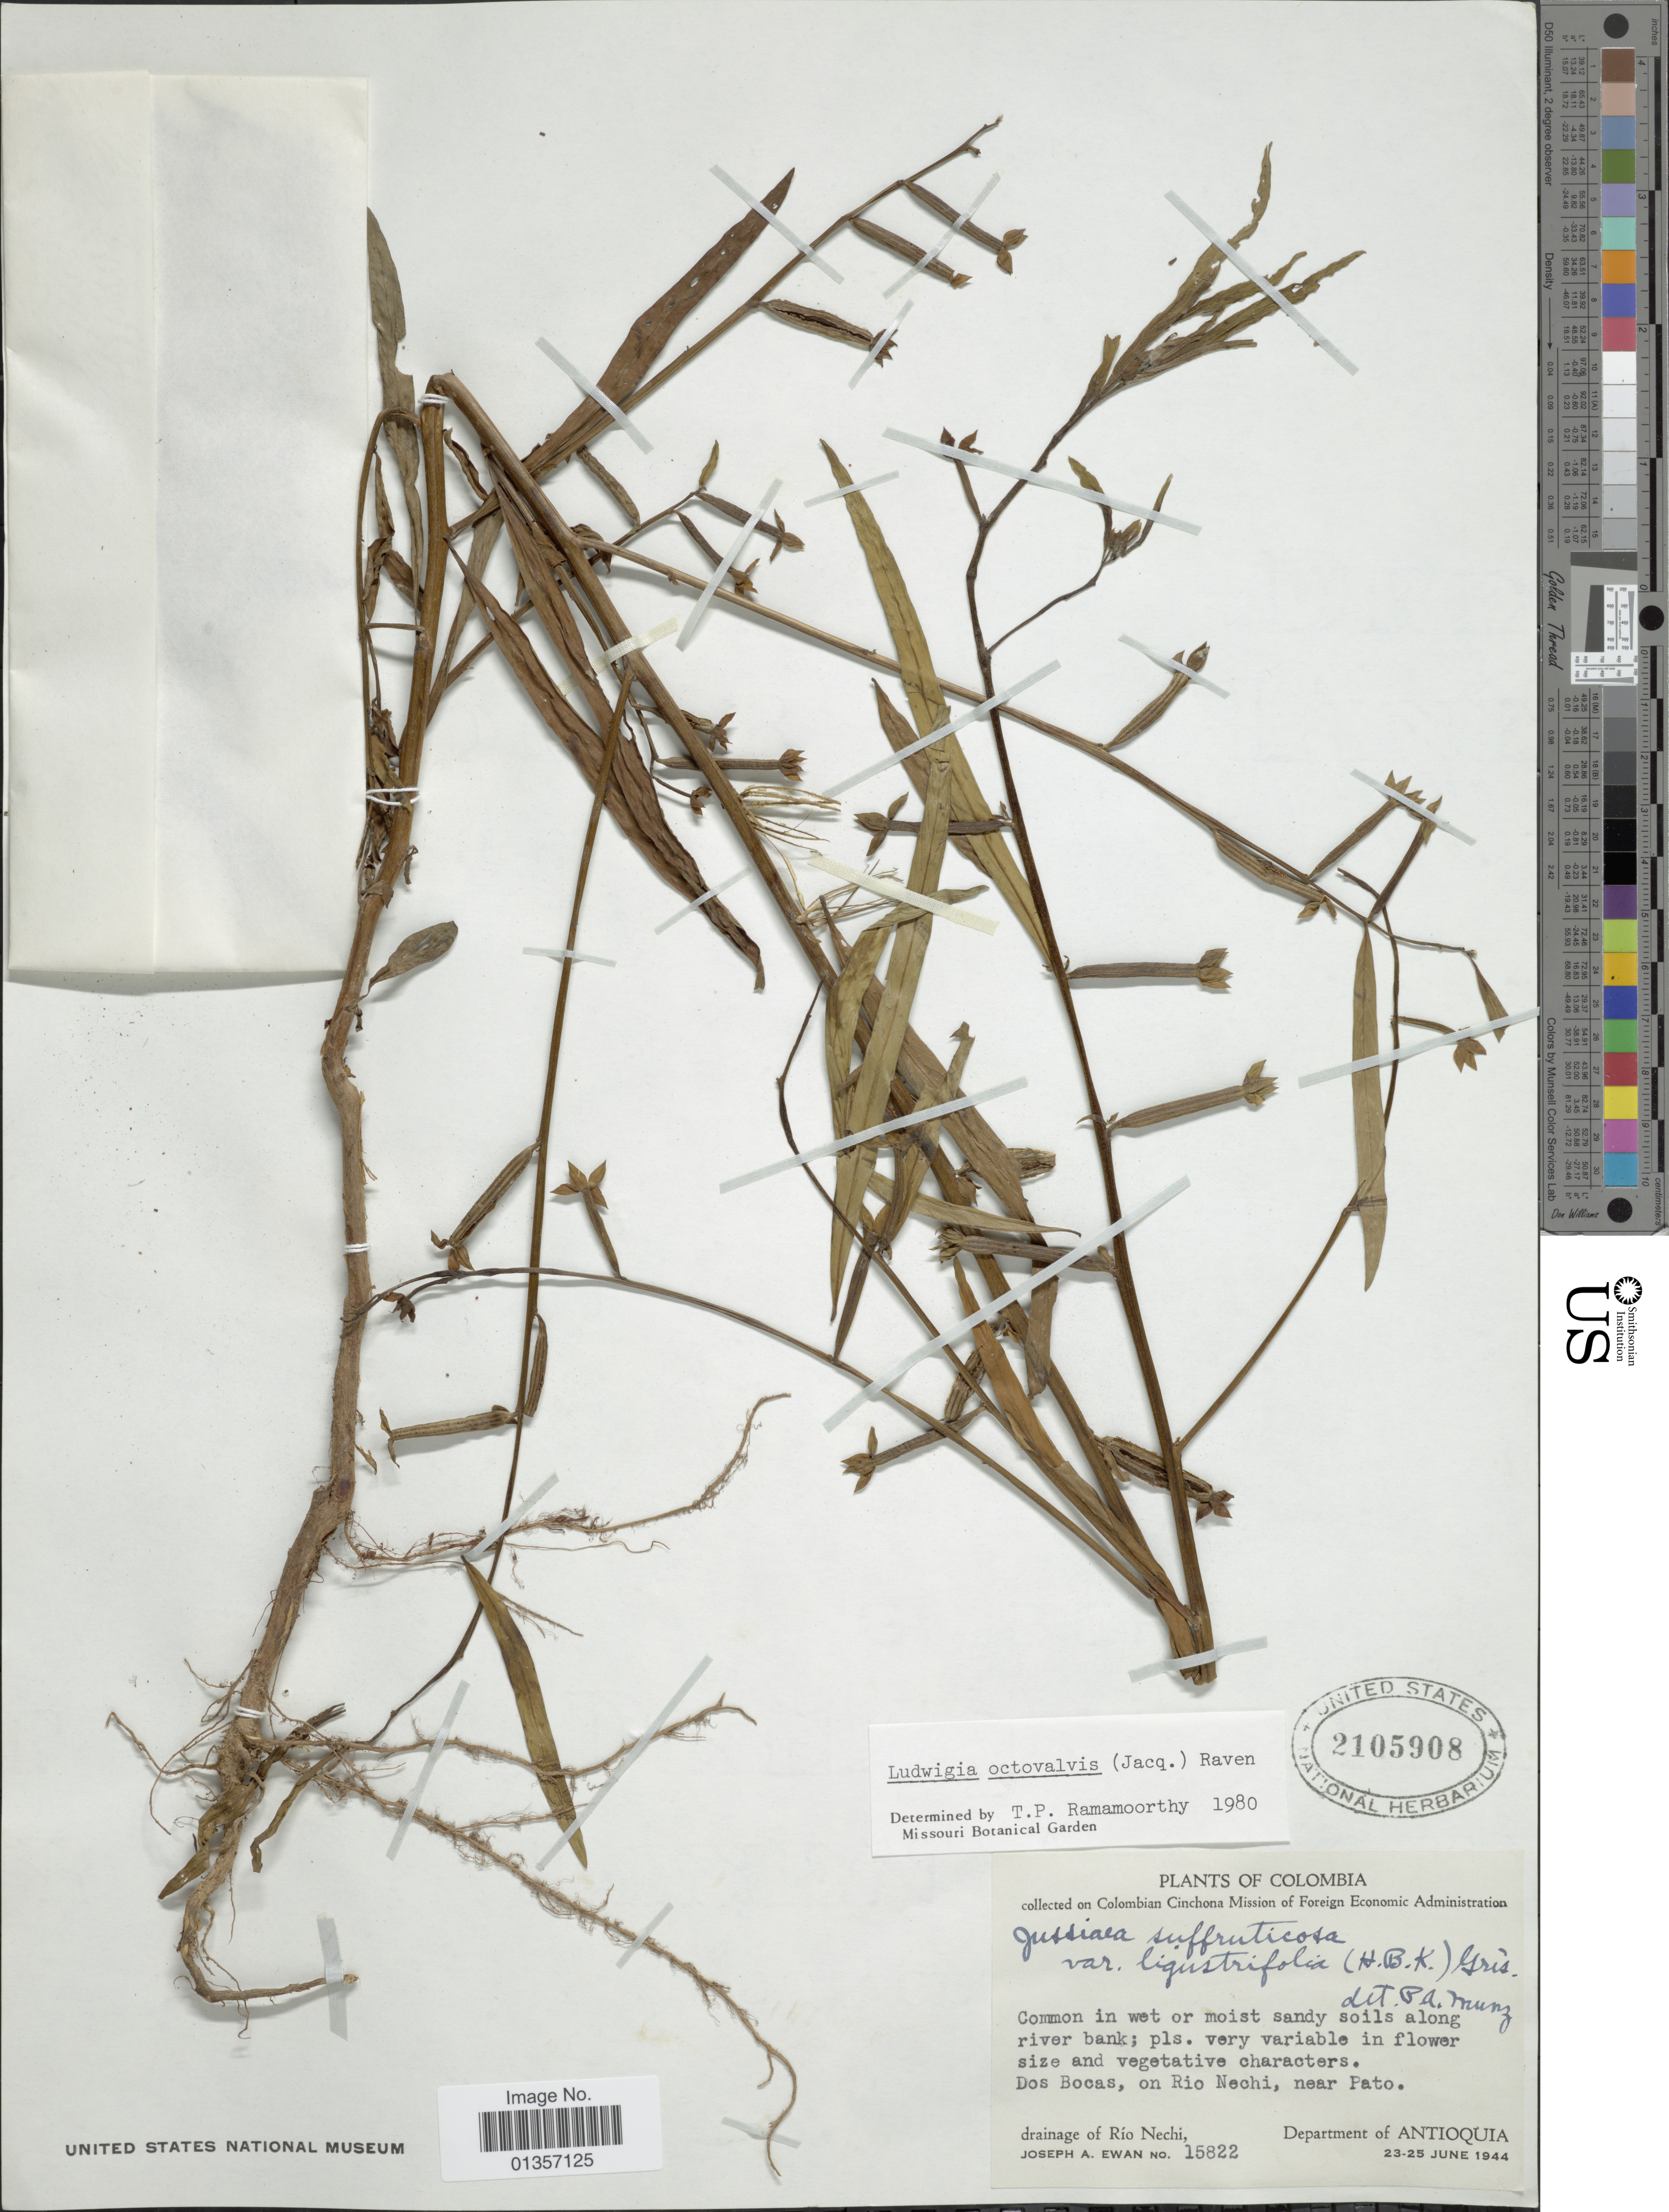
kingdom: Plantae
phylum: Tracheophyta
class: Magnoliopsida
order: Myrtales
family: Onagraceae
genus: Ludwigia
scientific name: Ludwigia octovalvis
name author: (Jacq.) P.H. Raven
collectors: J. A. Ewan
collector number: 15822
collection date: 1944-06-23/1944-06-25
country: Colombia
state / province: Antioquia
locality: Dos Bocas, on Rio Nechi, near Pato, drainage of Río Nechi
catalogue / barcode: US 2105908